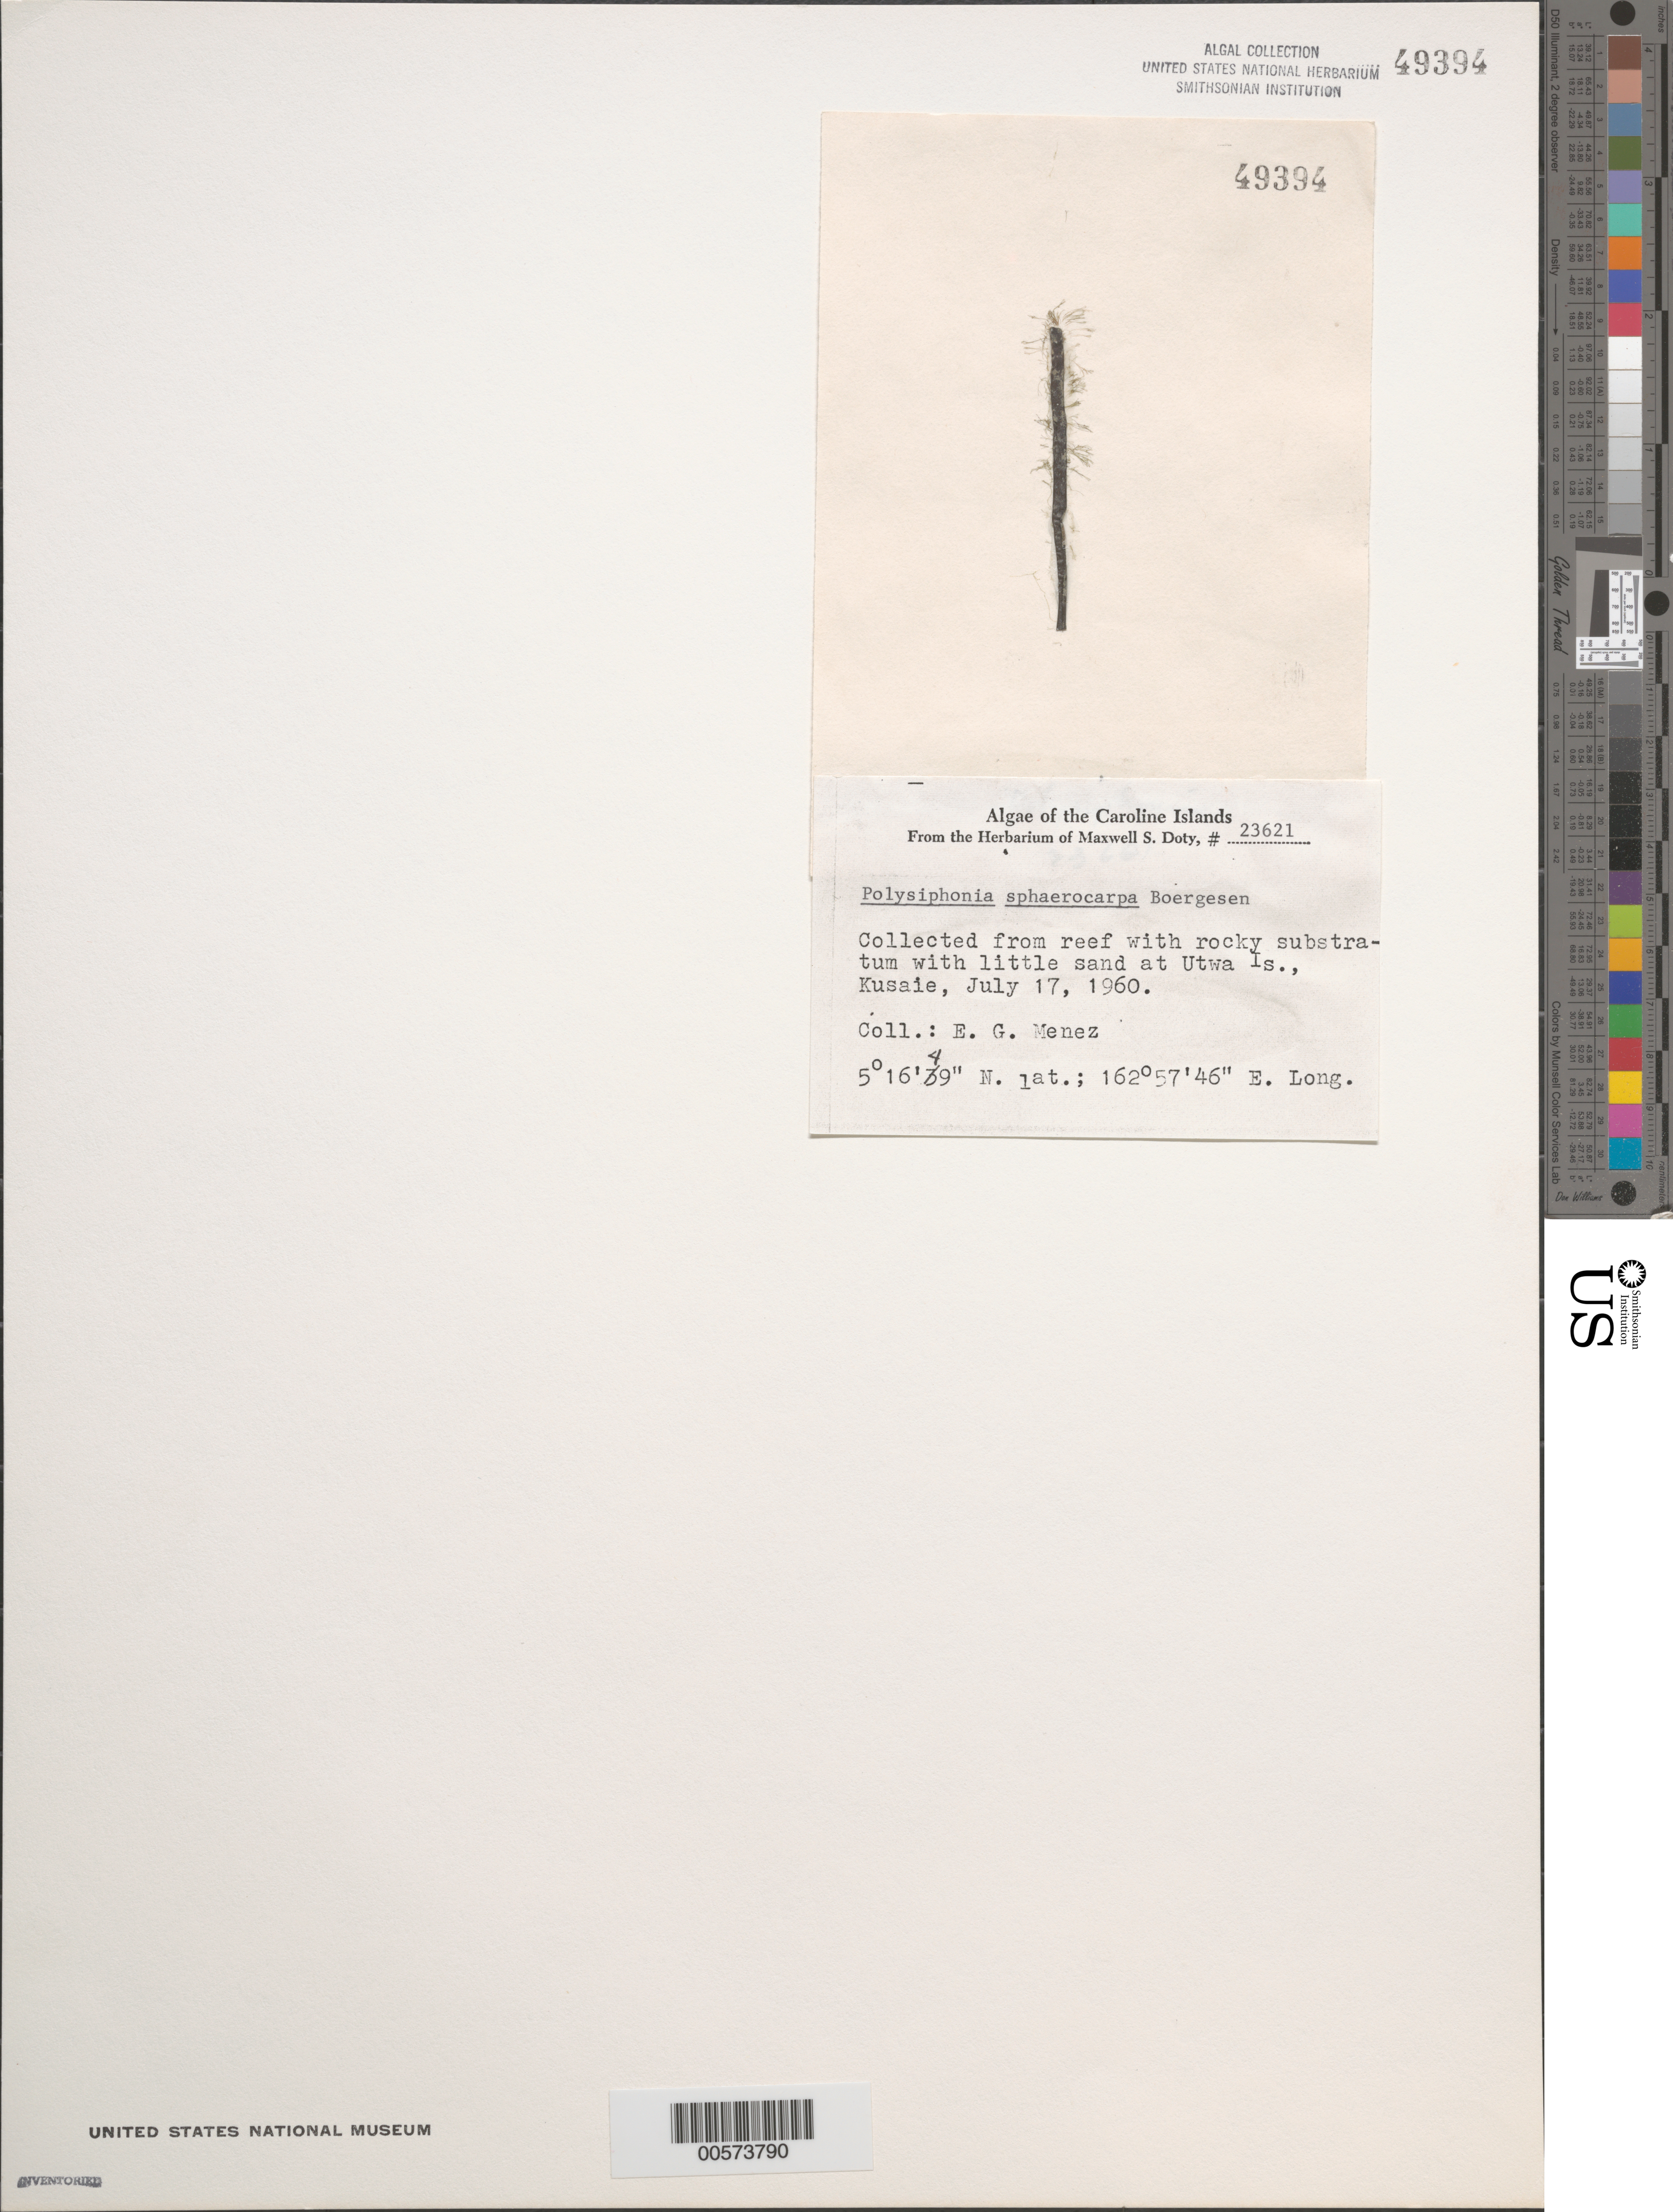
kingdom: Plantae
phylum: Rhodophyta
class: Florideophyceae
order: Ceramiales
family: Rhodomelaceae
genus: Melanothamnus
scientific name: Melanothamnus sphaerocarpus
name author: (Børgesen) Diaz-Tapia et al.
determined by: Algae name updating Project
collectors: Meñez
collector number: MSD 23621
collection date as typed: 17 Jul 1960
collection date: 1960-07-17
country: Micronesia, Federated States of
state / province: Kosrae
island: Utwa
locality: Utwa Island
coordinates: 5 16' 49" N, 162 57' 46" E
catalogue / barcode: US 49394